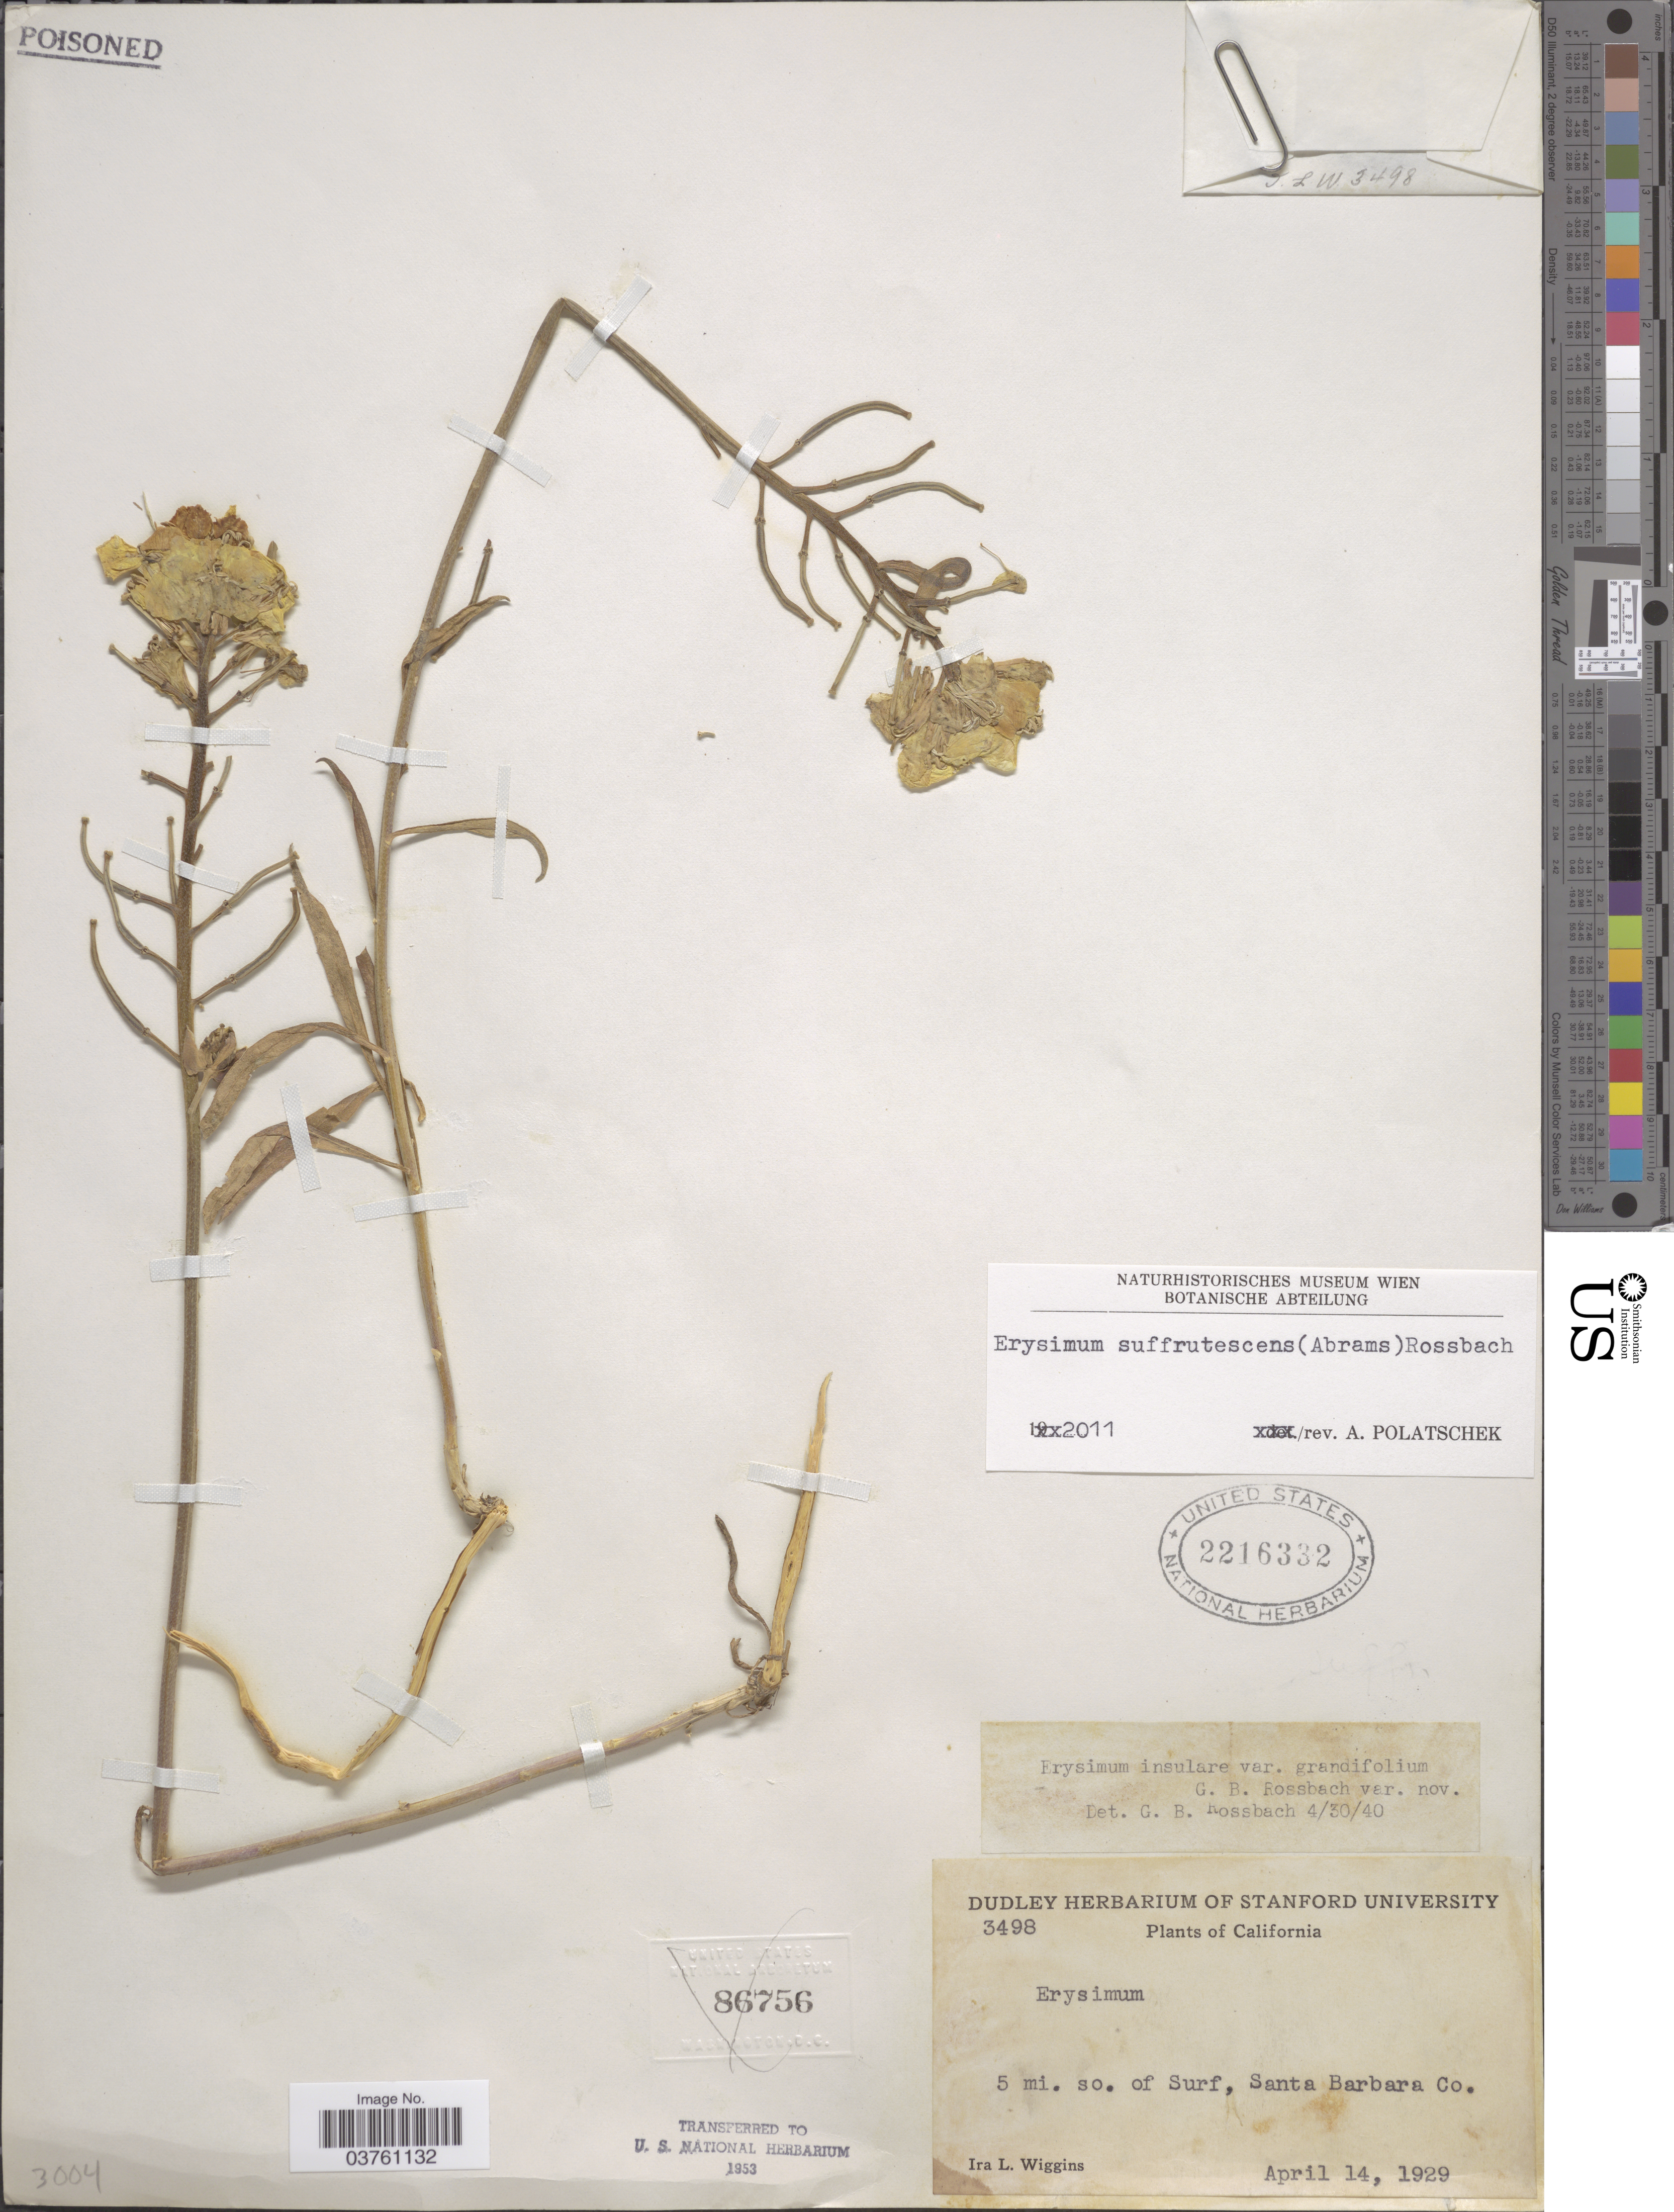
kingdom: Plantae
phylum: Tracheophyta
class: Magnoliopsida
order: Brassicales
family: Brassicaceae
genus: Erysimum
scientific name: Erysimum suffrutescens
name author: (Abrams) Rossbach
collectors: I. L. Wiggins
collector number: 3498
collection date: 1929-04-14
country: United States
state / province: California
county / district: Santa Barbara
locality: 5 mi. so. of Surf, Santa Barbara Co.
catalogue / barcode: US 2216332